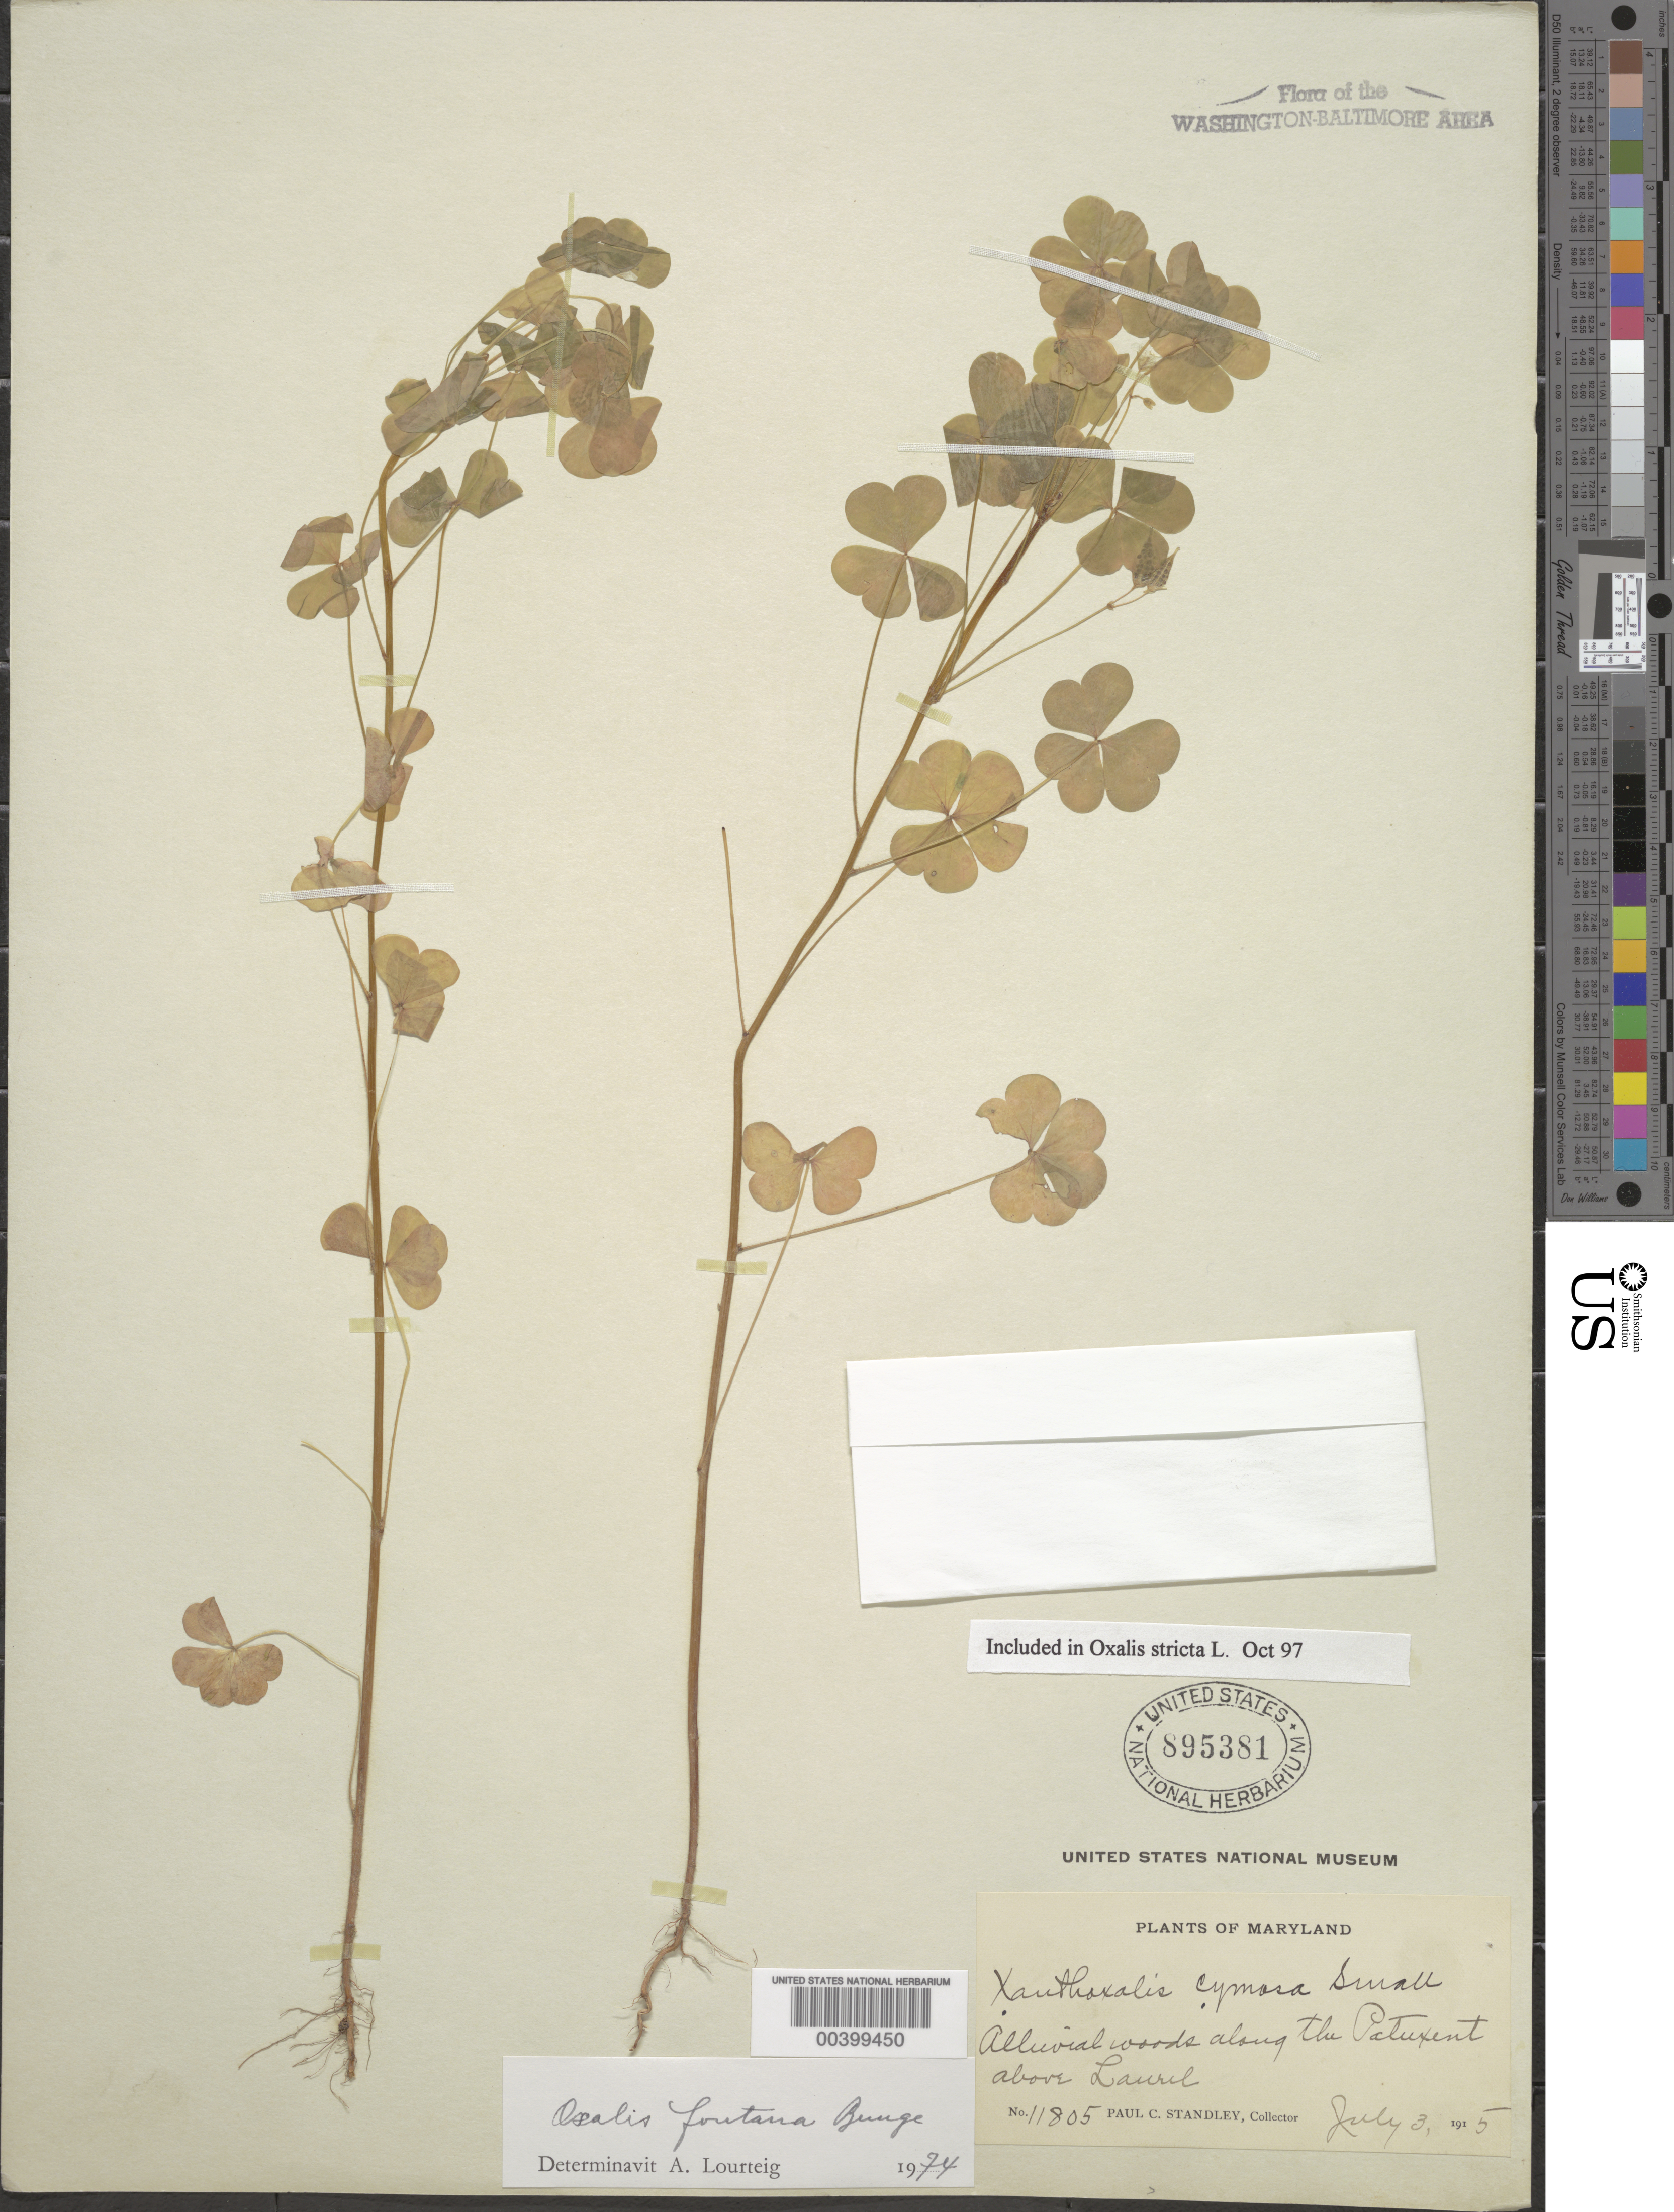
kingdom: Plantae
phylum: Tracheophyta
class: Magnoliopsida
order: Oxalidales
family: Oxalidaceae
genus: Oxalis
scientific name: Oxalis stricta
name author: L.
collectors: P. C. Standley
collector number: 11805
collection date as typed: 03 Jul 1915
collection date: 1915-07-03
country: United States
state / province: Maryland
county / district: Prince George's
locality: Patuxent River, above Laurel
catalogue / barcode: US 895381